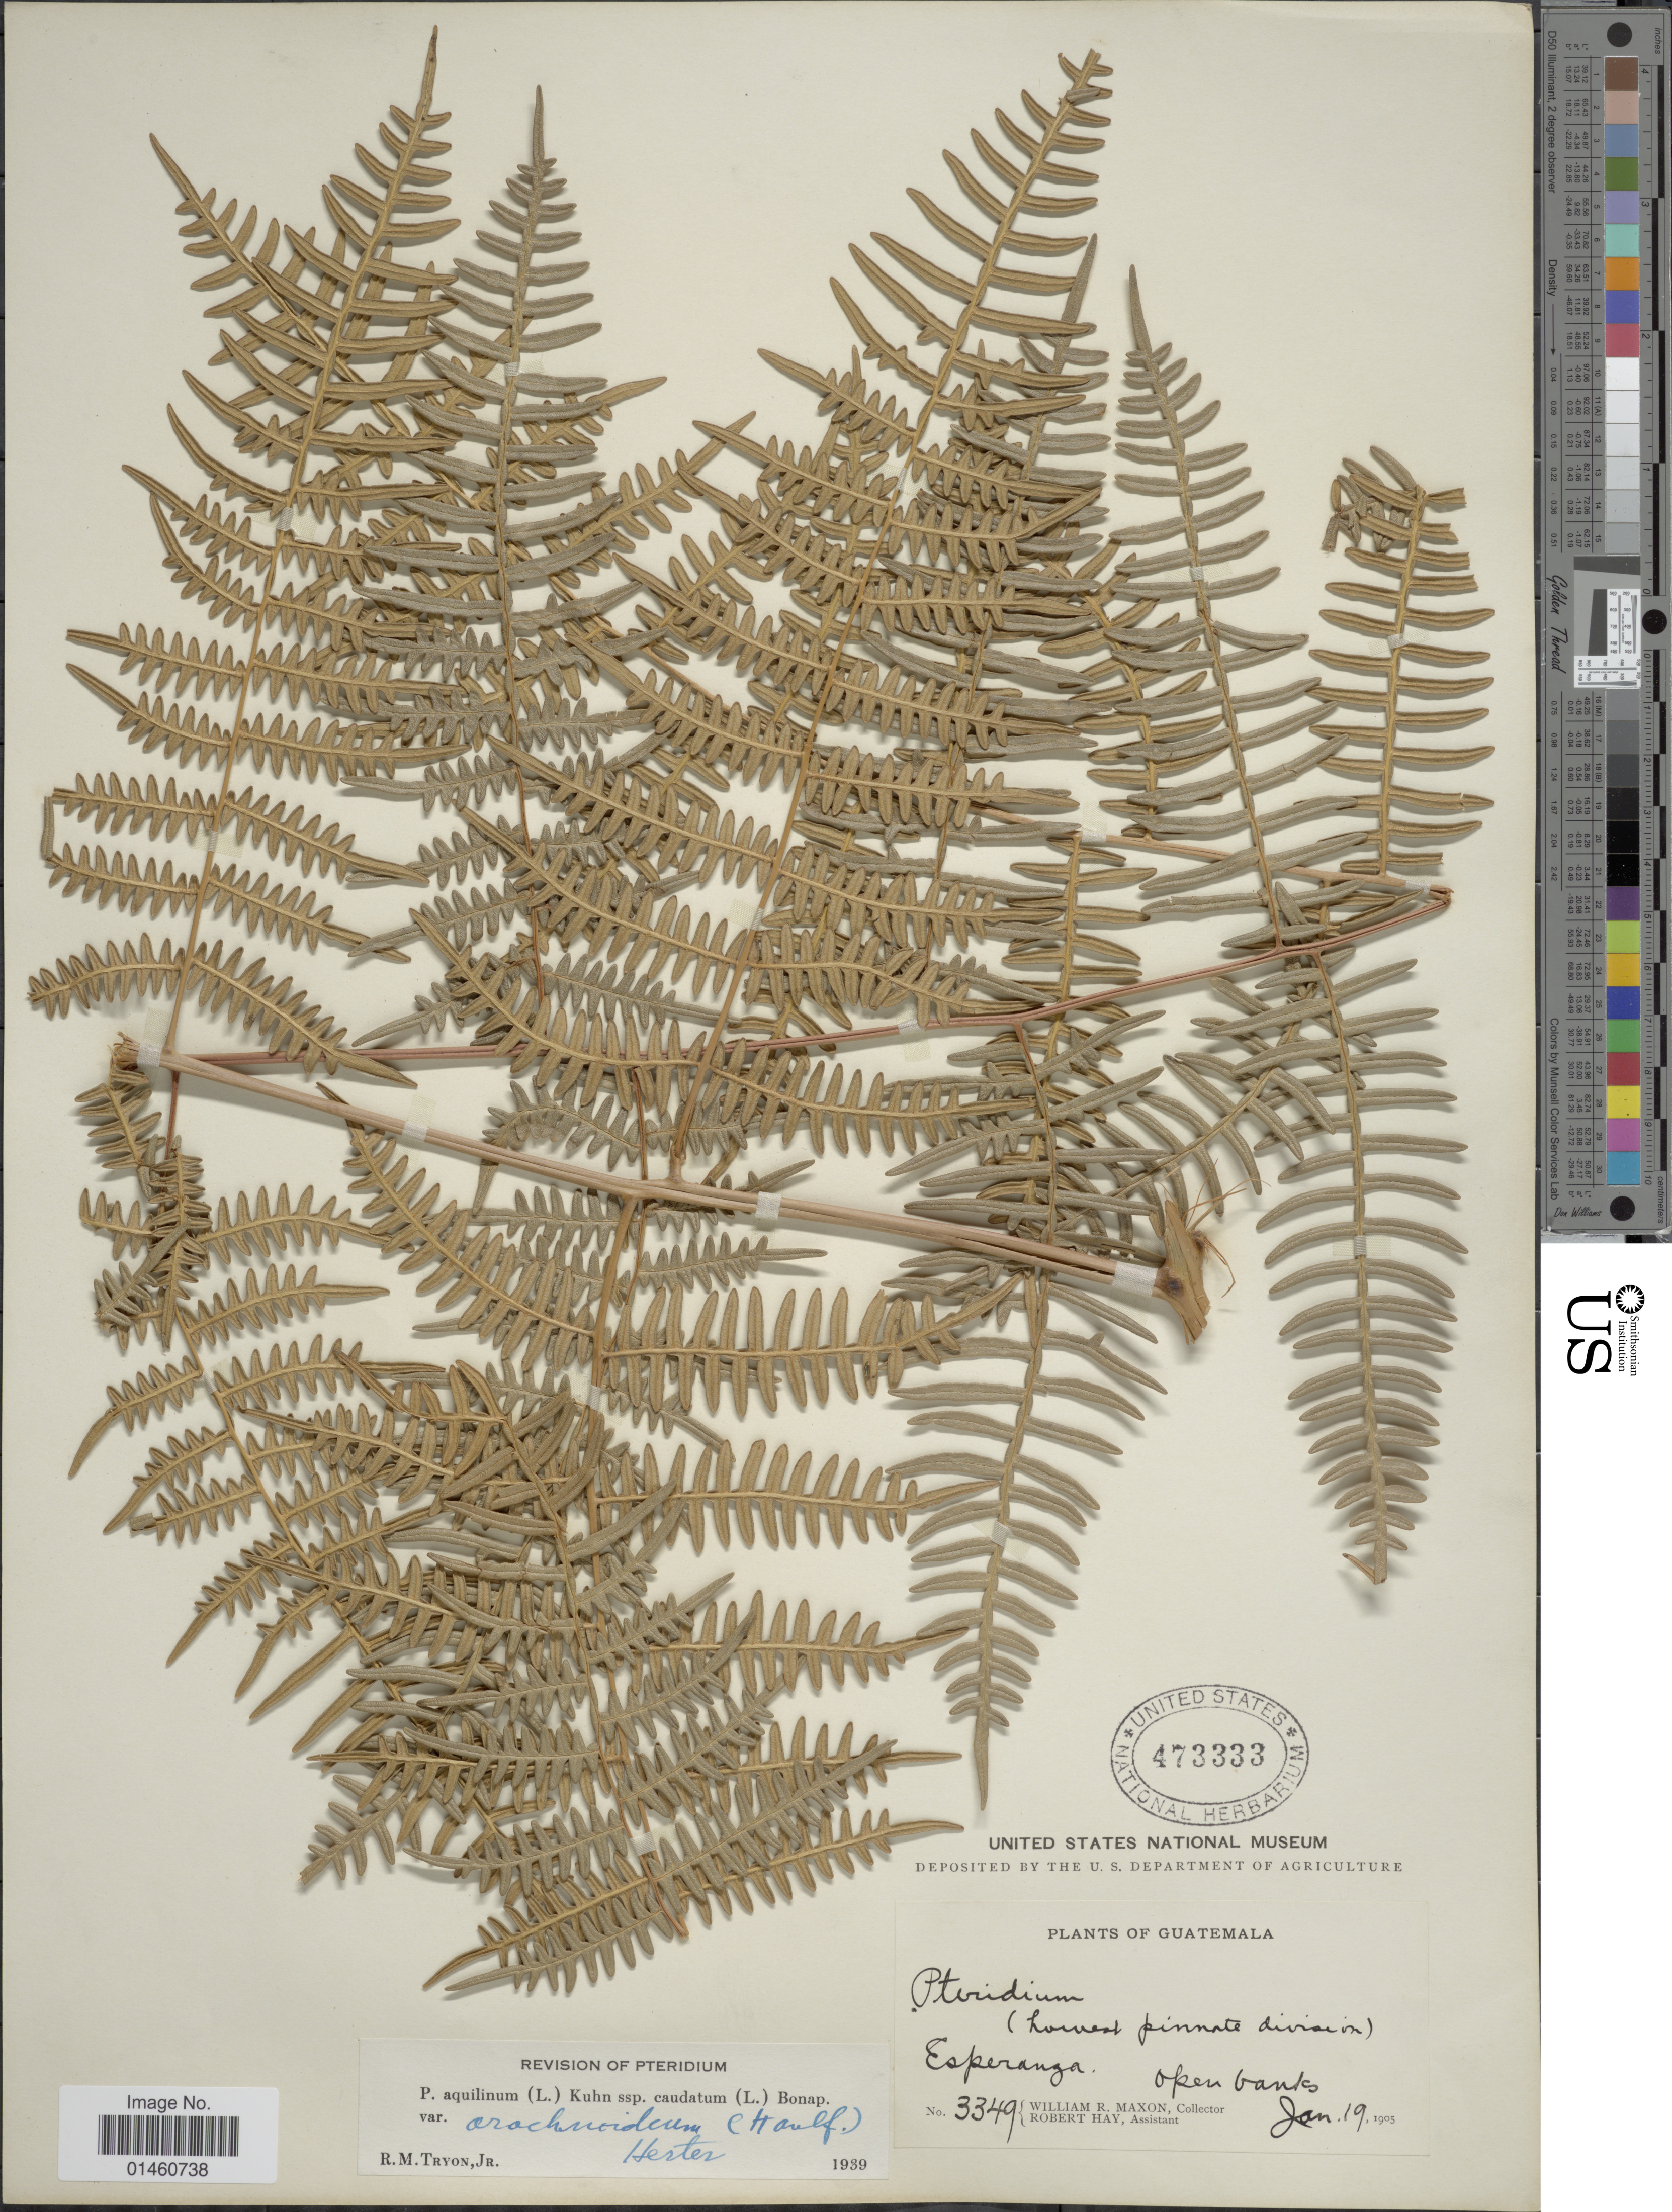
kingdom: Plantae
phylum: Tracheophyta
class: Polypodiopsida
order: Polypodiales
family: Dennstaedtiaceae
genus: Pteridium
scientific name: Pteridium aquilinum var. arachnoideum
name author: (Kaulf.) Herter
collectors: W. R. Maxon & R. H. Hay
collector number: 3349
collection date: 1905-01-19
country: Guatemala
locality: Esperanga, open banks.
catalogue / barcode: US 473333